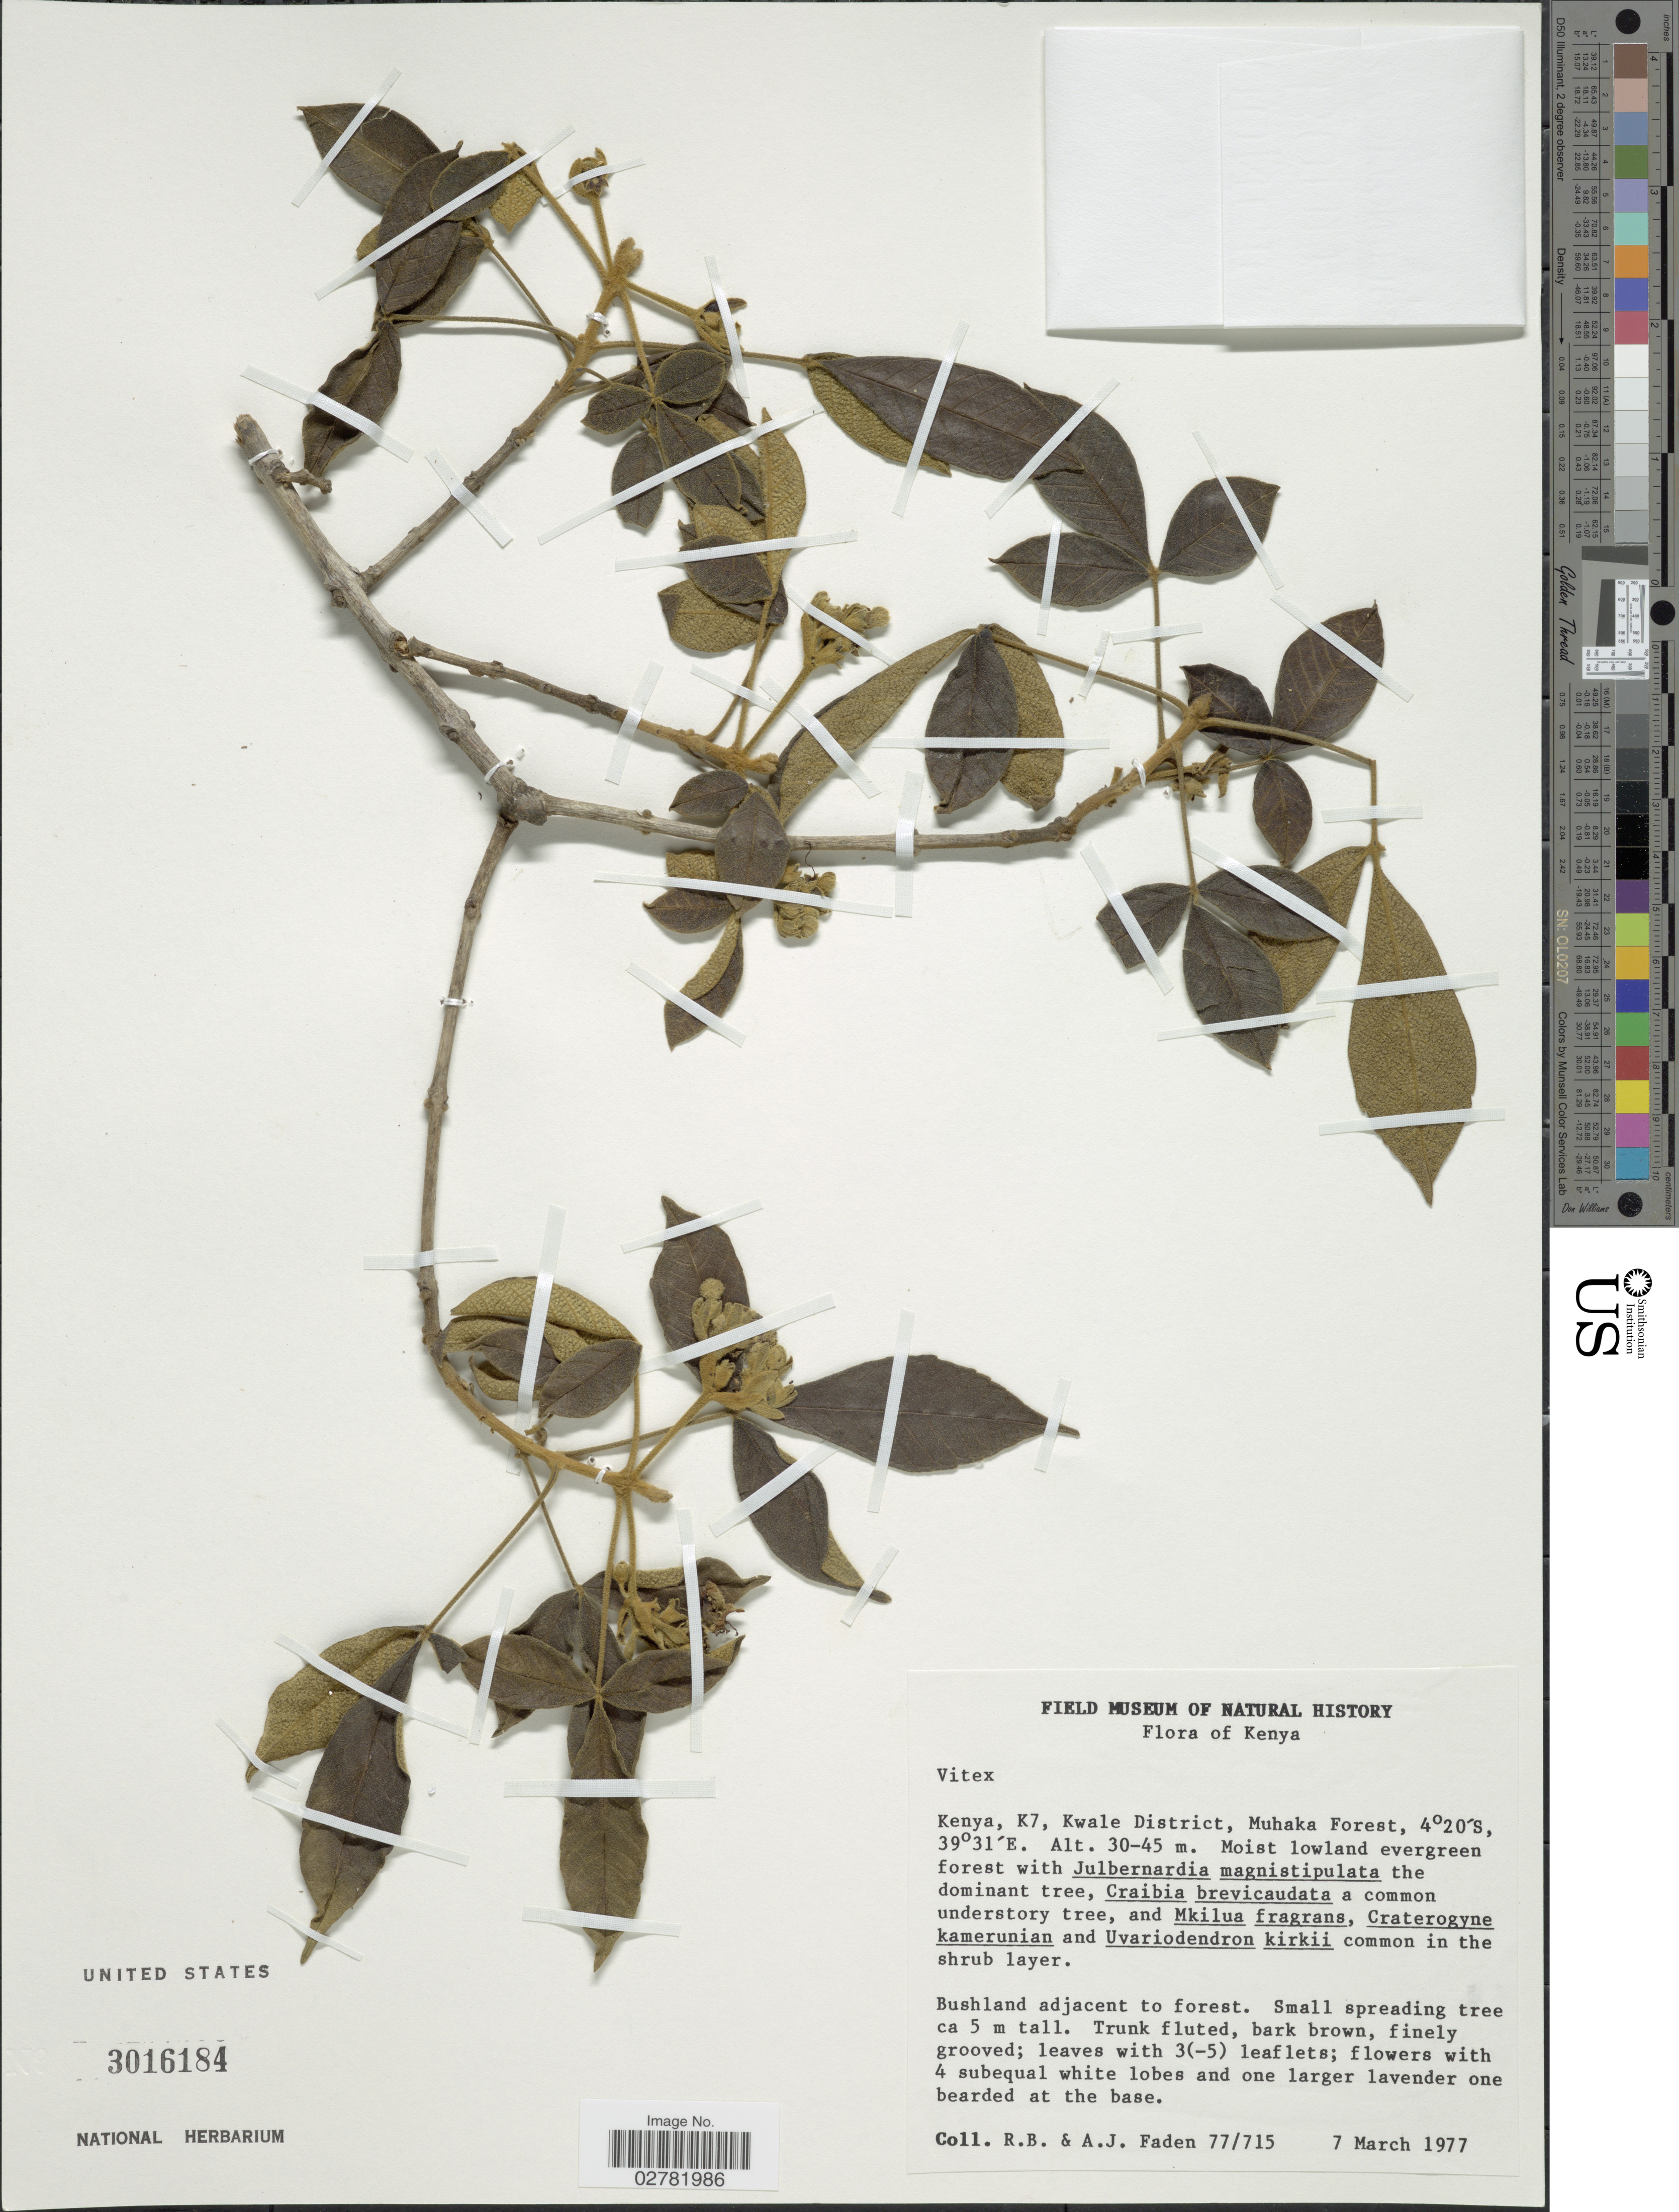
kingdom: Plantae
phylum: Tracheophyta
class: Magnoliopsida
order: Lamiales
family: Lamiaceae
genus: Vitex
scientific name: Vitex sp.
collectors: R. B. Faden & A. J. Faden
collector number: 77/715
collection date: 1977-03-07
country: Kenya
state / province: Kwale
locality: K7, Kwale District, Muhaka Forest.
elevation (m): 30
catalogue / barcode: US 3016184